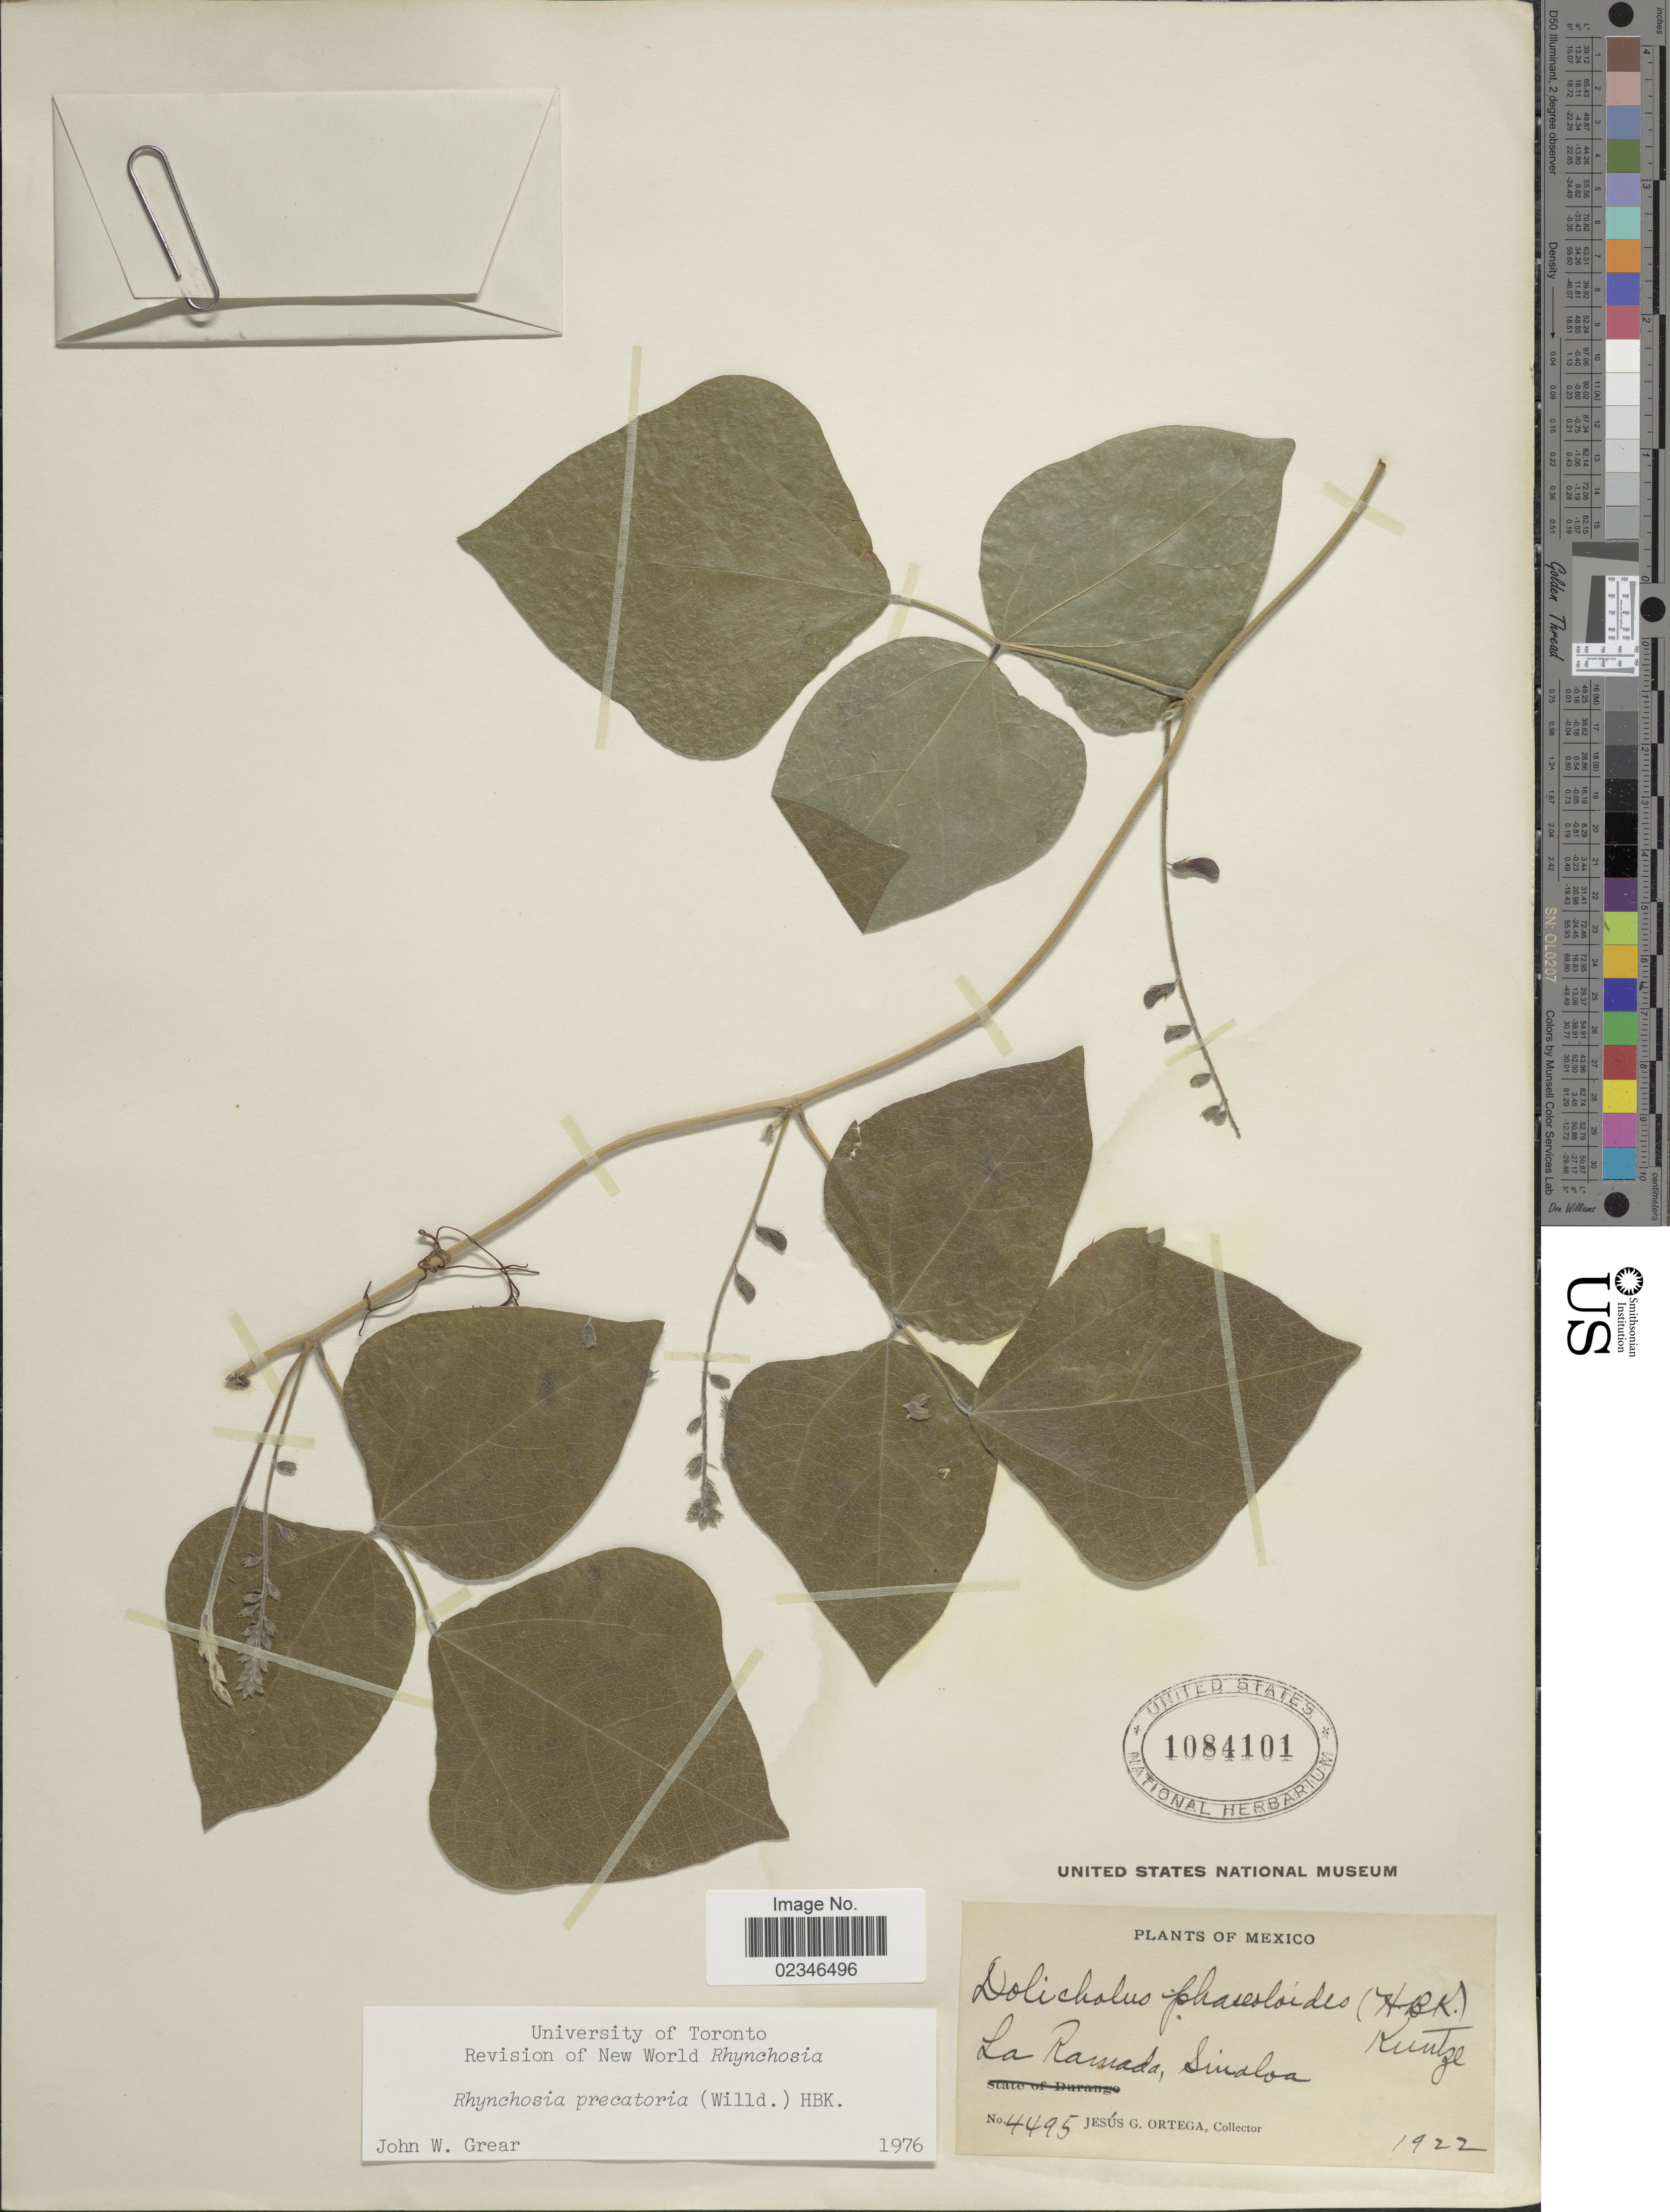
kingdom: Plantae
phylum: Tracheophyta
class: Magnoliopsida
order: Fabales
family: Fabaceae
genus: Rhynchosia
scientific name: Rhynchosia precatoria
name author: (Willd.) DC.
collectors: J. Ortega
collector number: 4495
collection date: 1922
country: Mexico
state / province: Sinaloa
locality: La Ramada, Sinaloa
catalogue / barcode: US 1084101